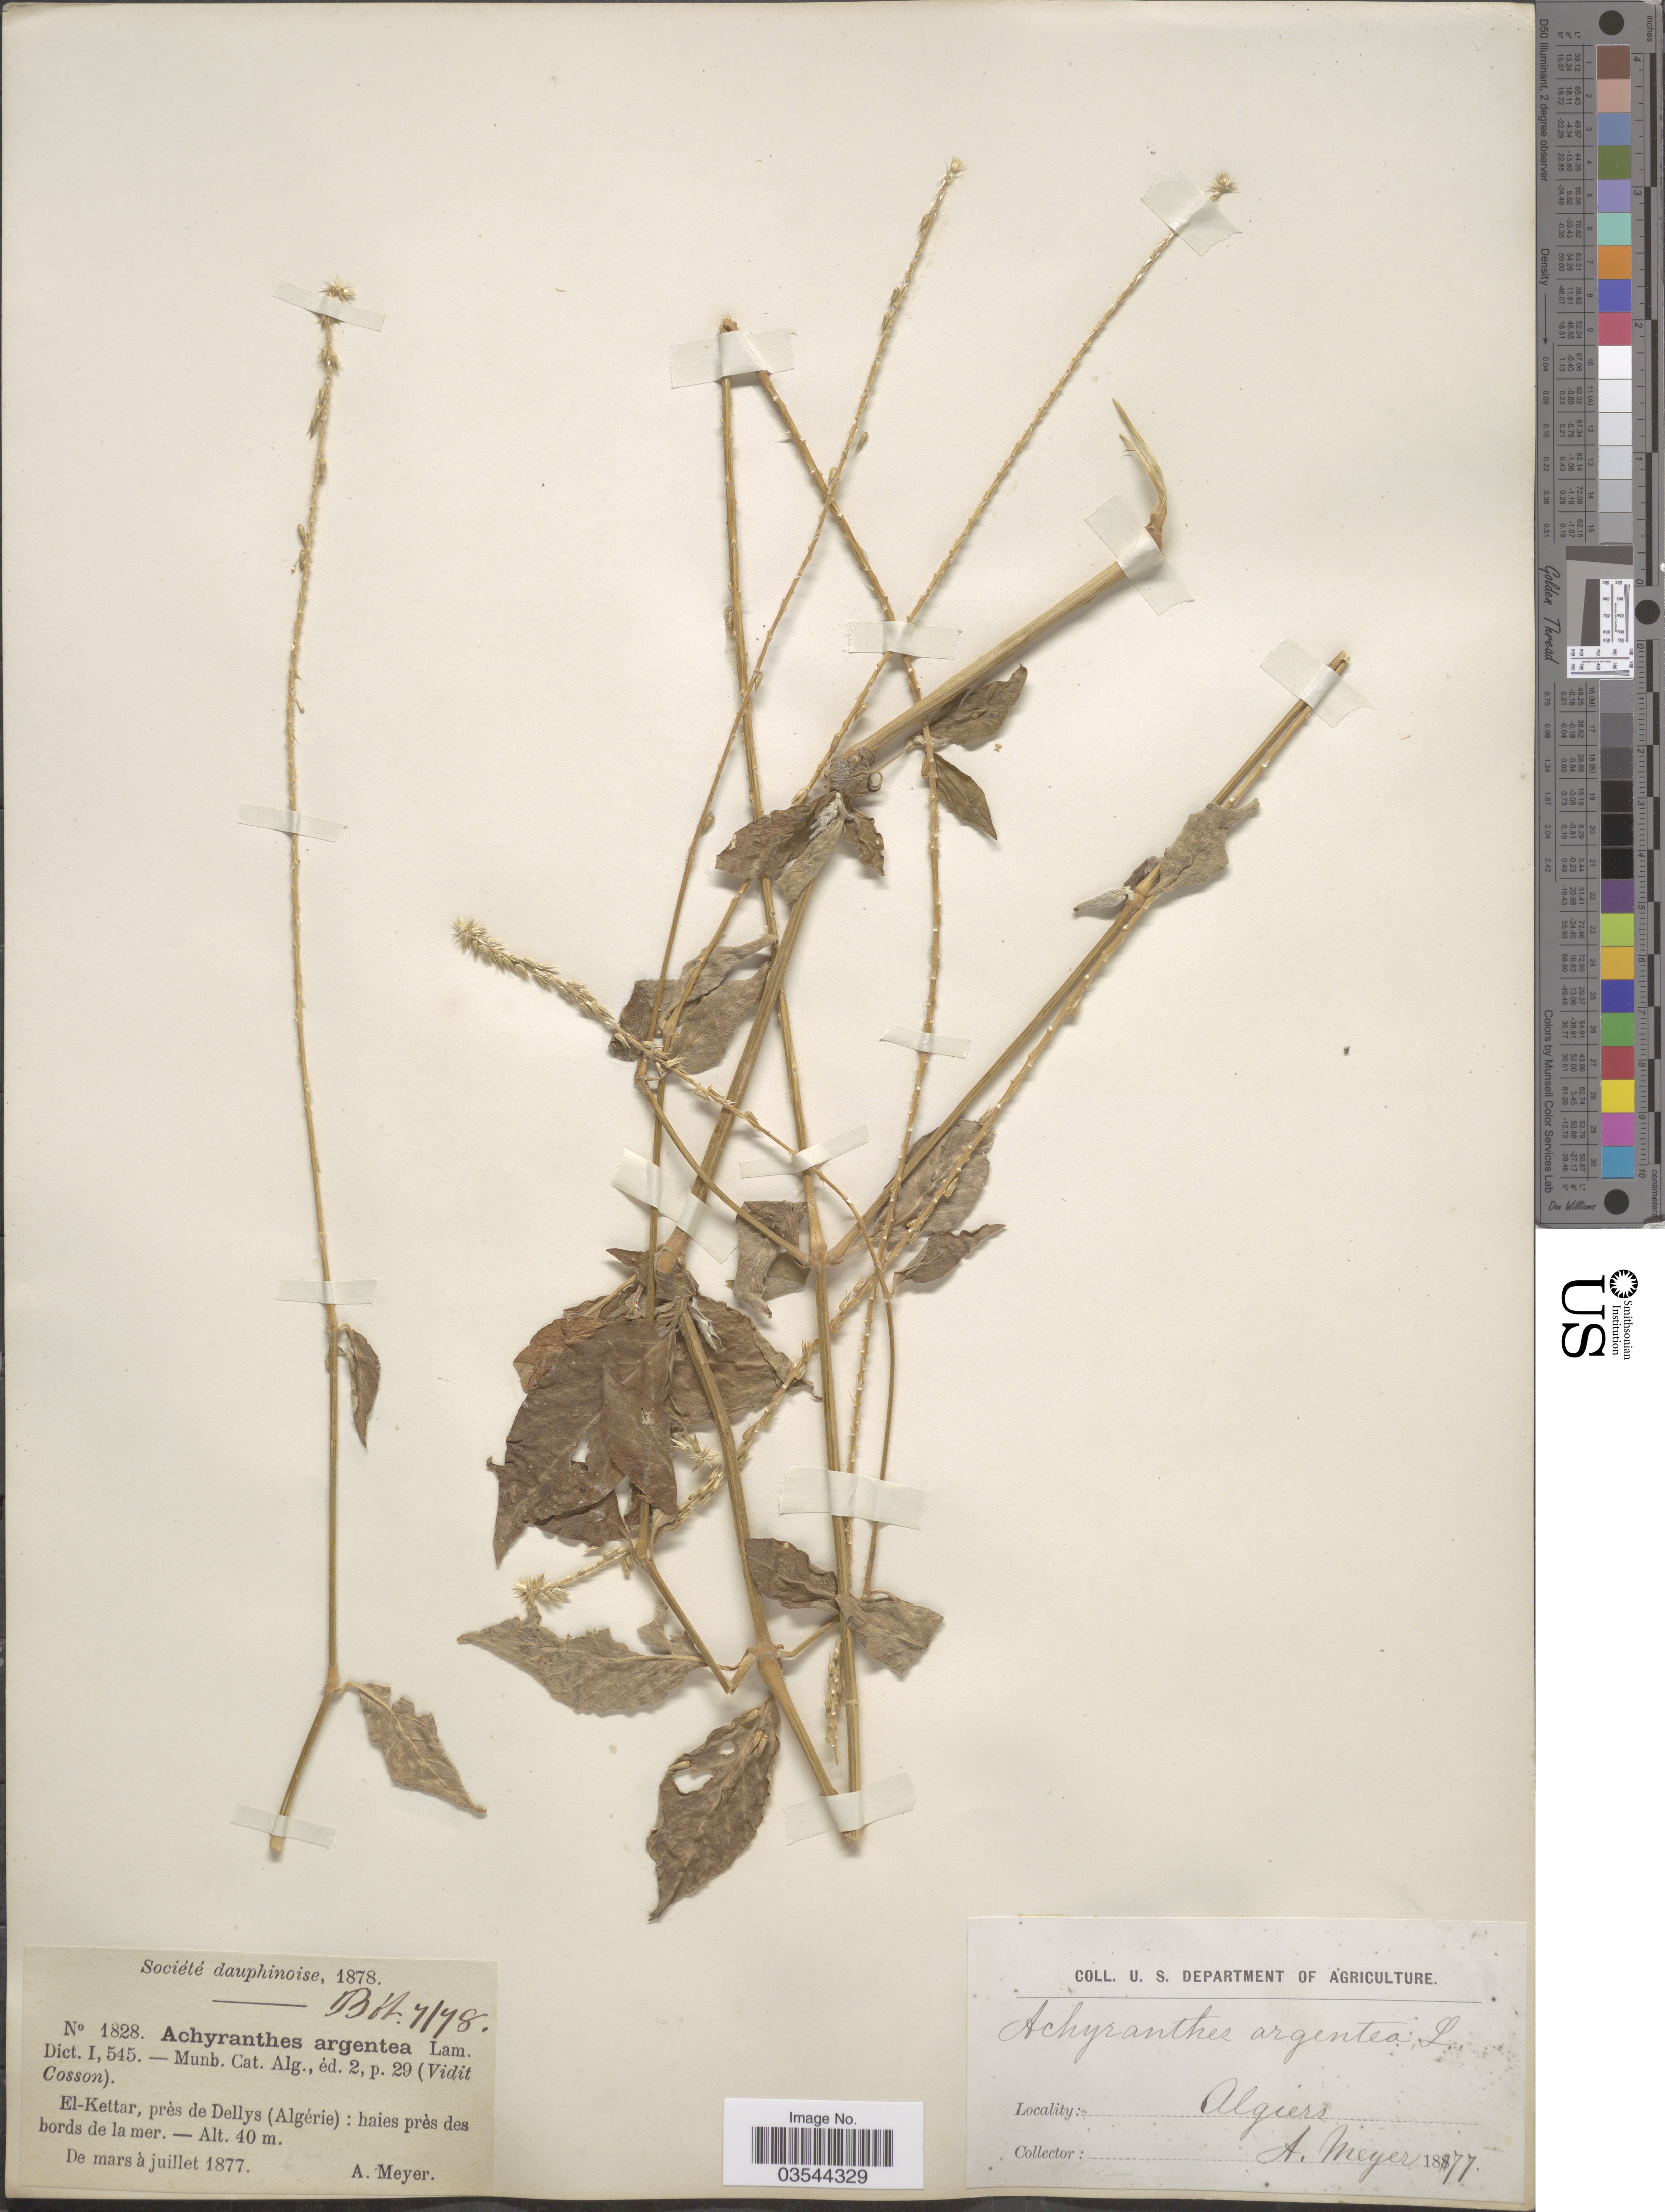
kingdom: Plantae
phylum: Tracheophyta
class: Magnoliopsida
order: Caryophyllales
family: Amaranthaceae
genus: Achyranthes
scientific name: Achyranthes aspera var. sicula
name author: L.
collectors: A. B. Meyer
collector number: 1828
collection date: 1877-03/1877-07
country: Algeria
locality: El-Kettar, près de Dellys (Algérie): haies près des bords de la mer.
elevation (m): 40